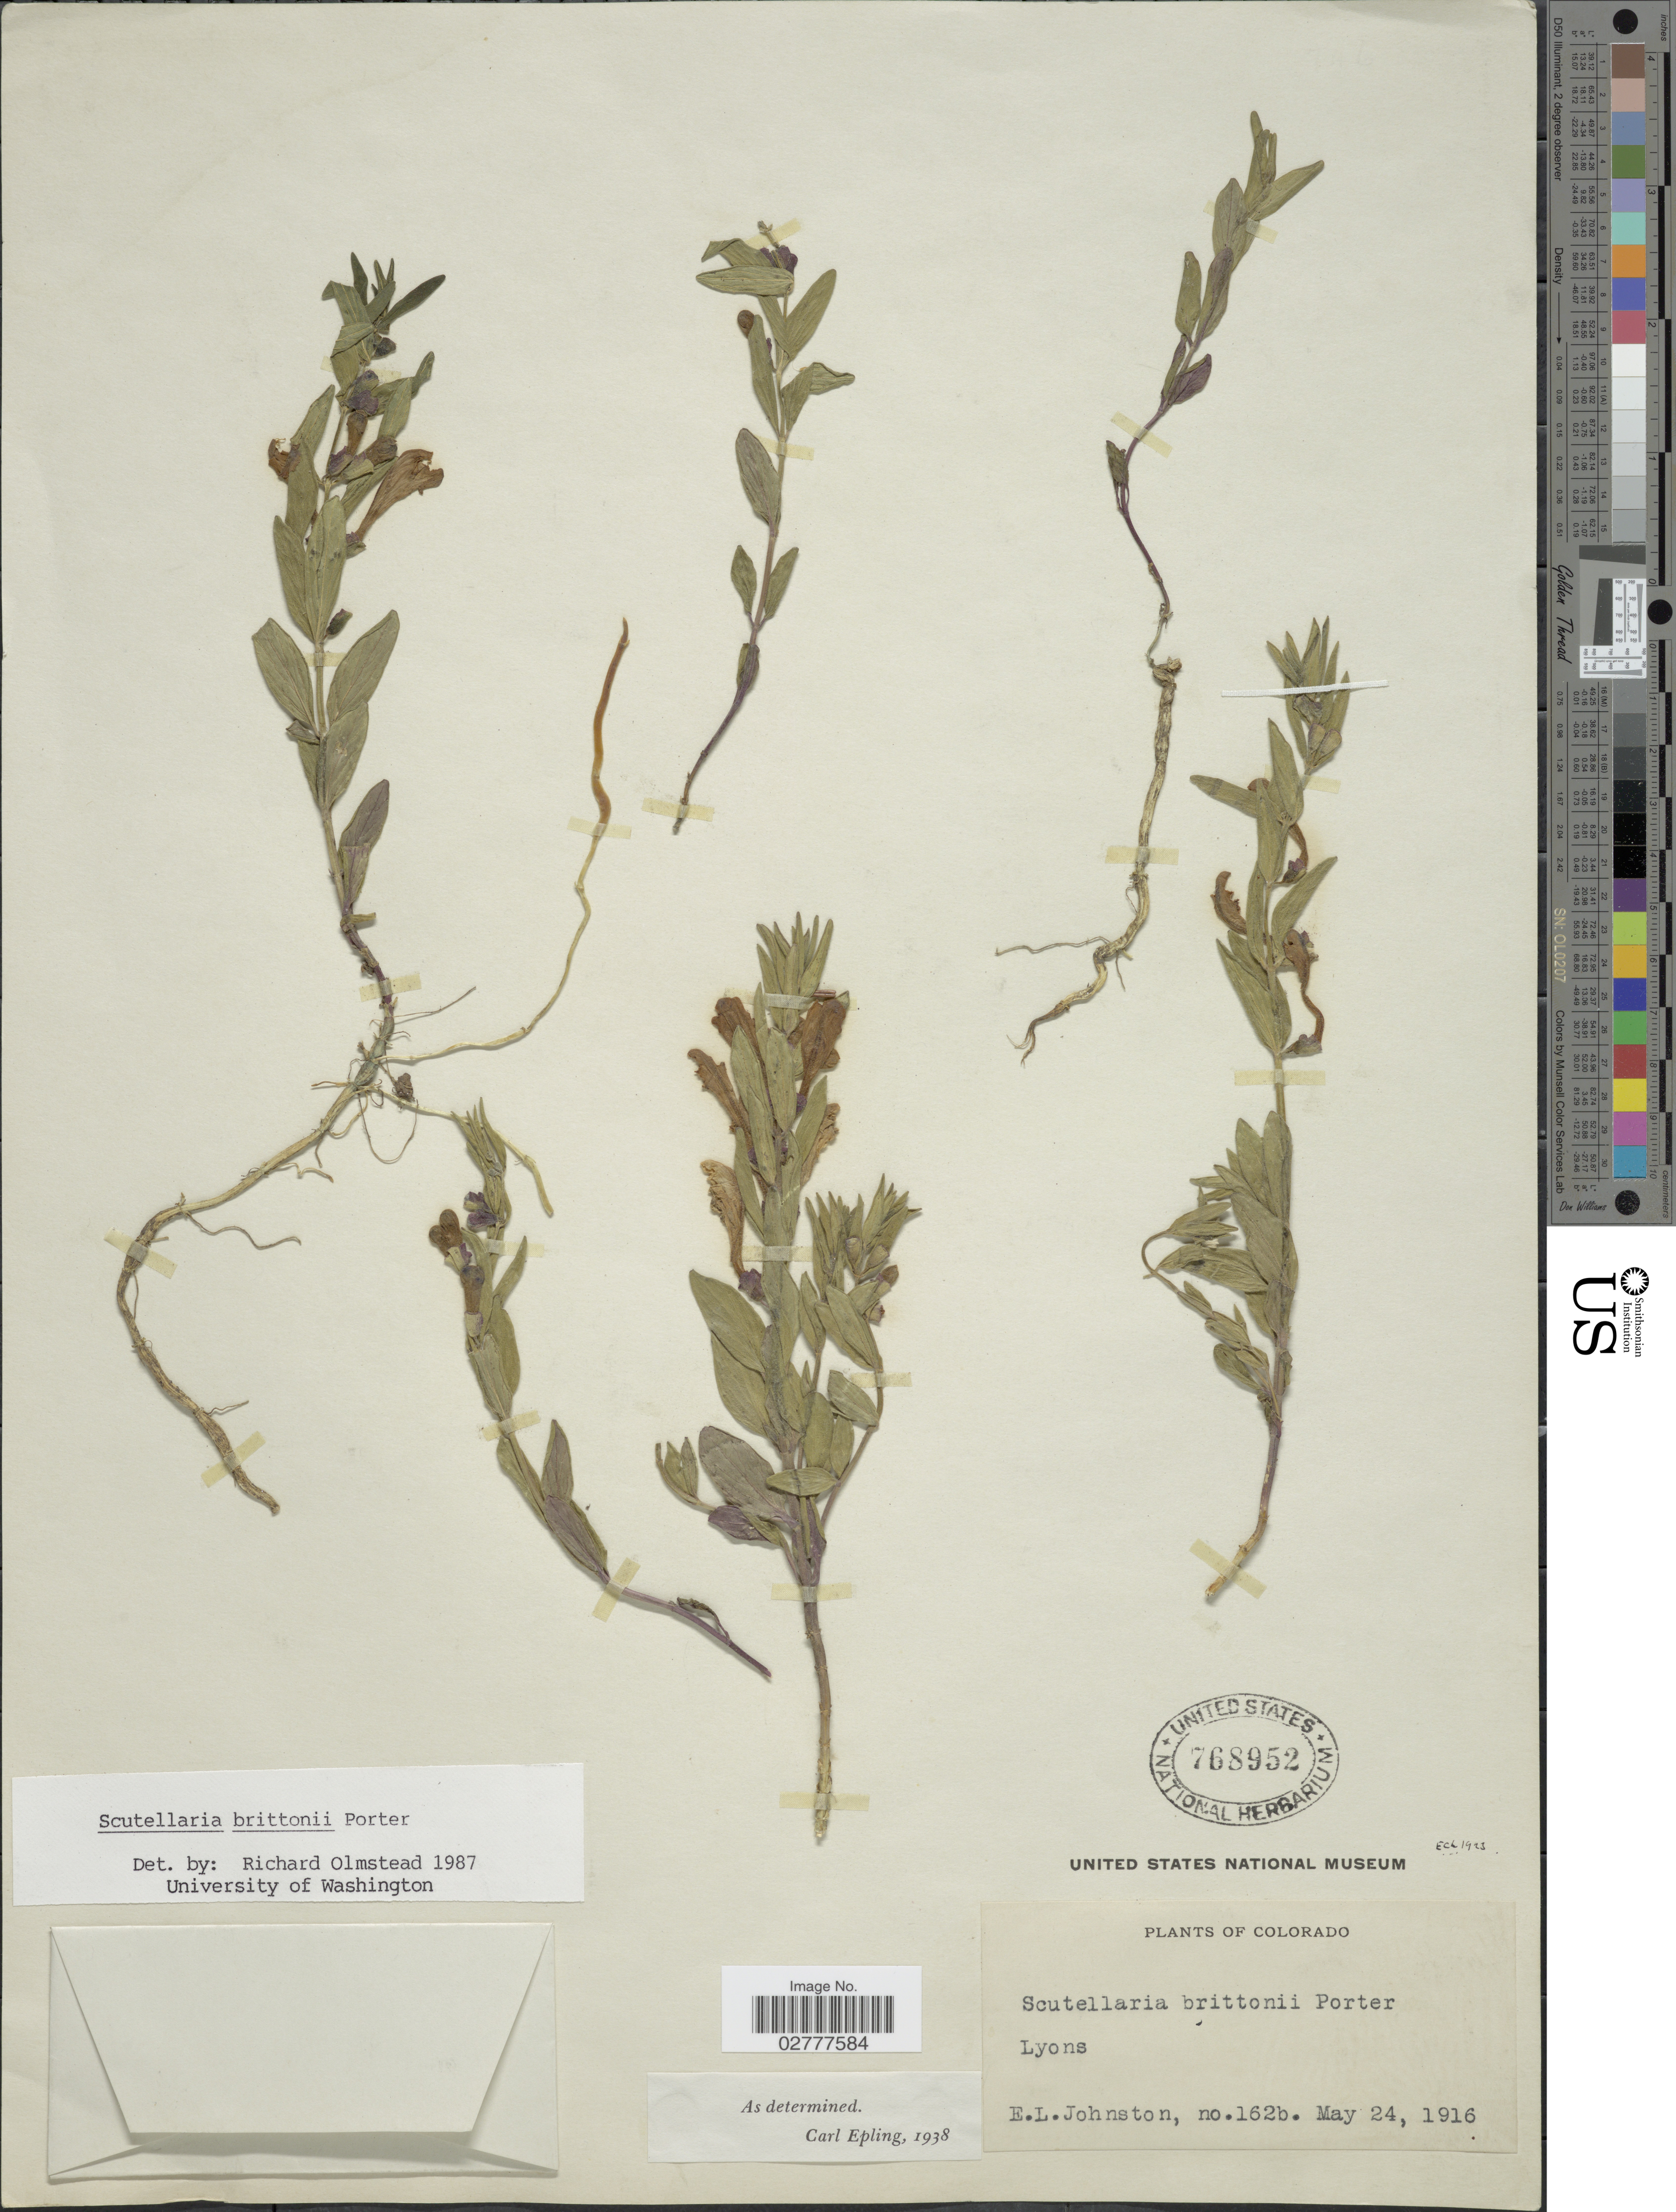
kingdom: Plantae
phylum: Tracheophyta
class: Magnoliopsida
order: Lamiales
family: Lamiaceae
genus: Scutellaria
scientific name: Scutellaria brittonii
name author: Porter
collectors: E. L. Johnston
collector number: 162b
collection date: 1916-05-24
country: United States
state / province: Colorado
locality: Lyons.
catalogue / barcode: US 768952